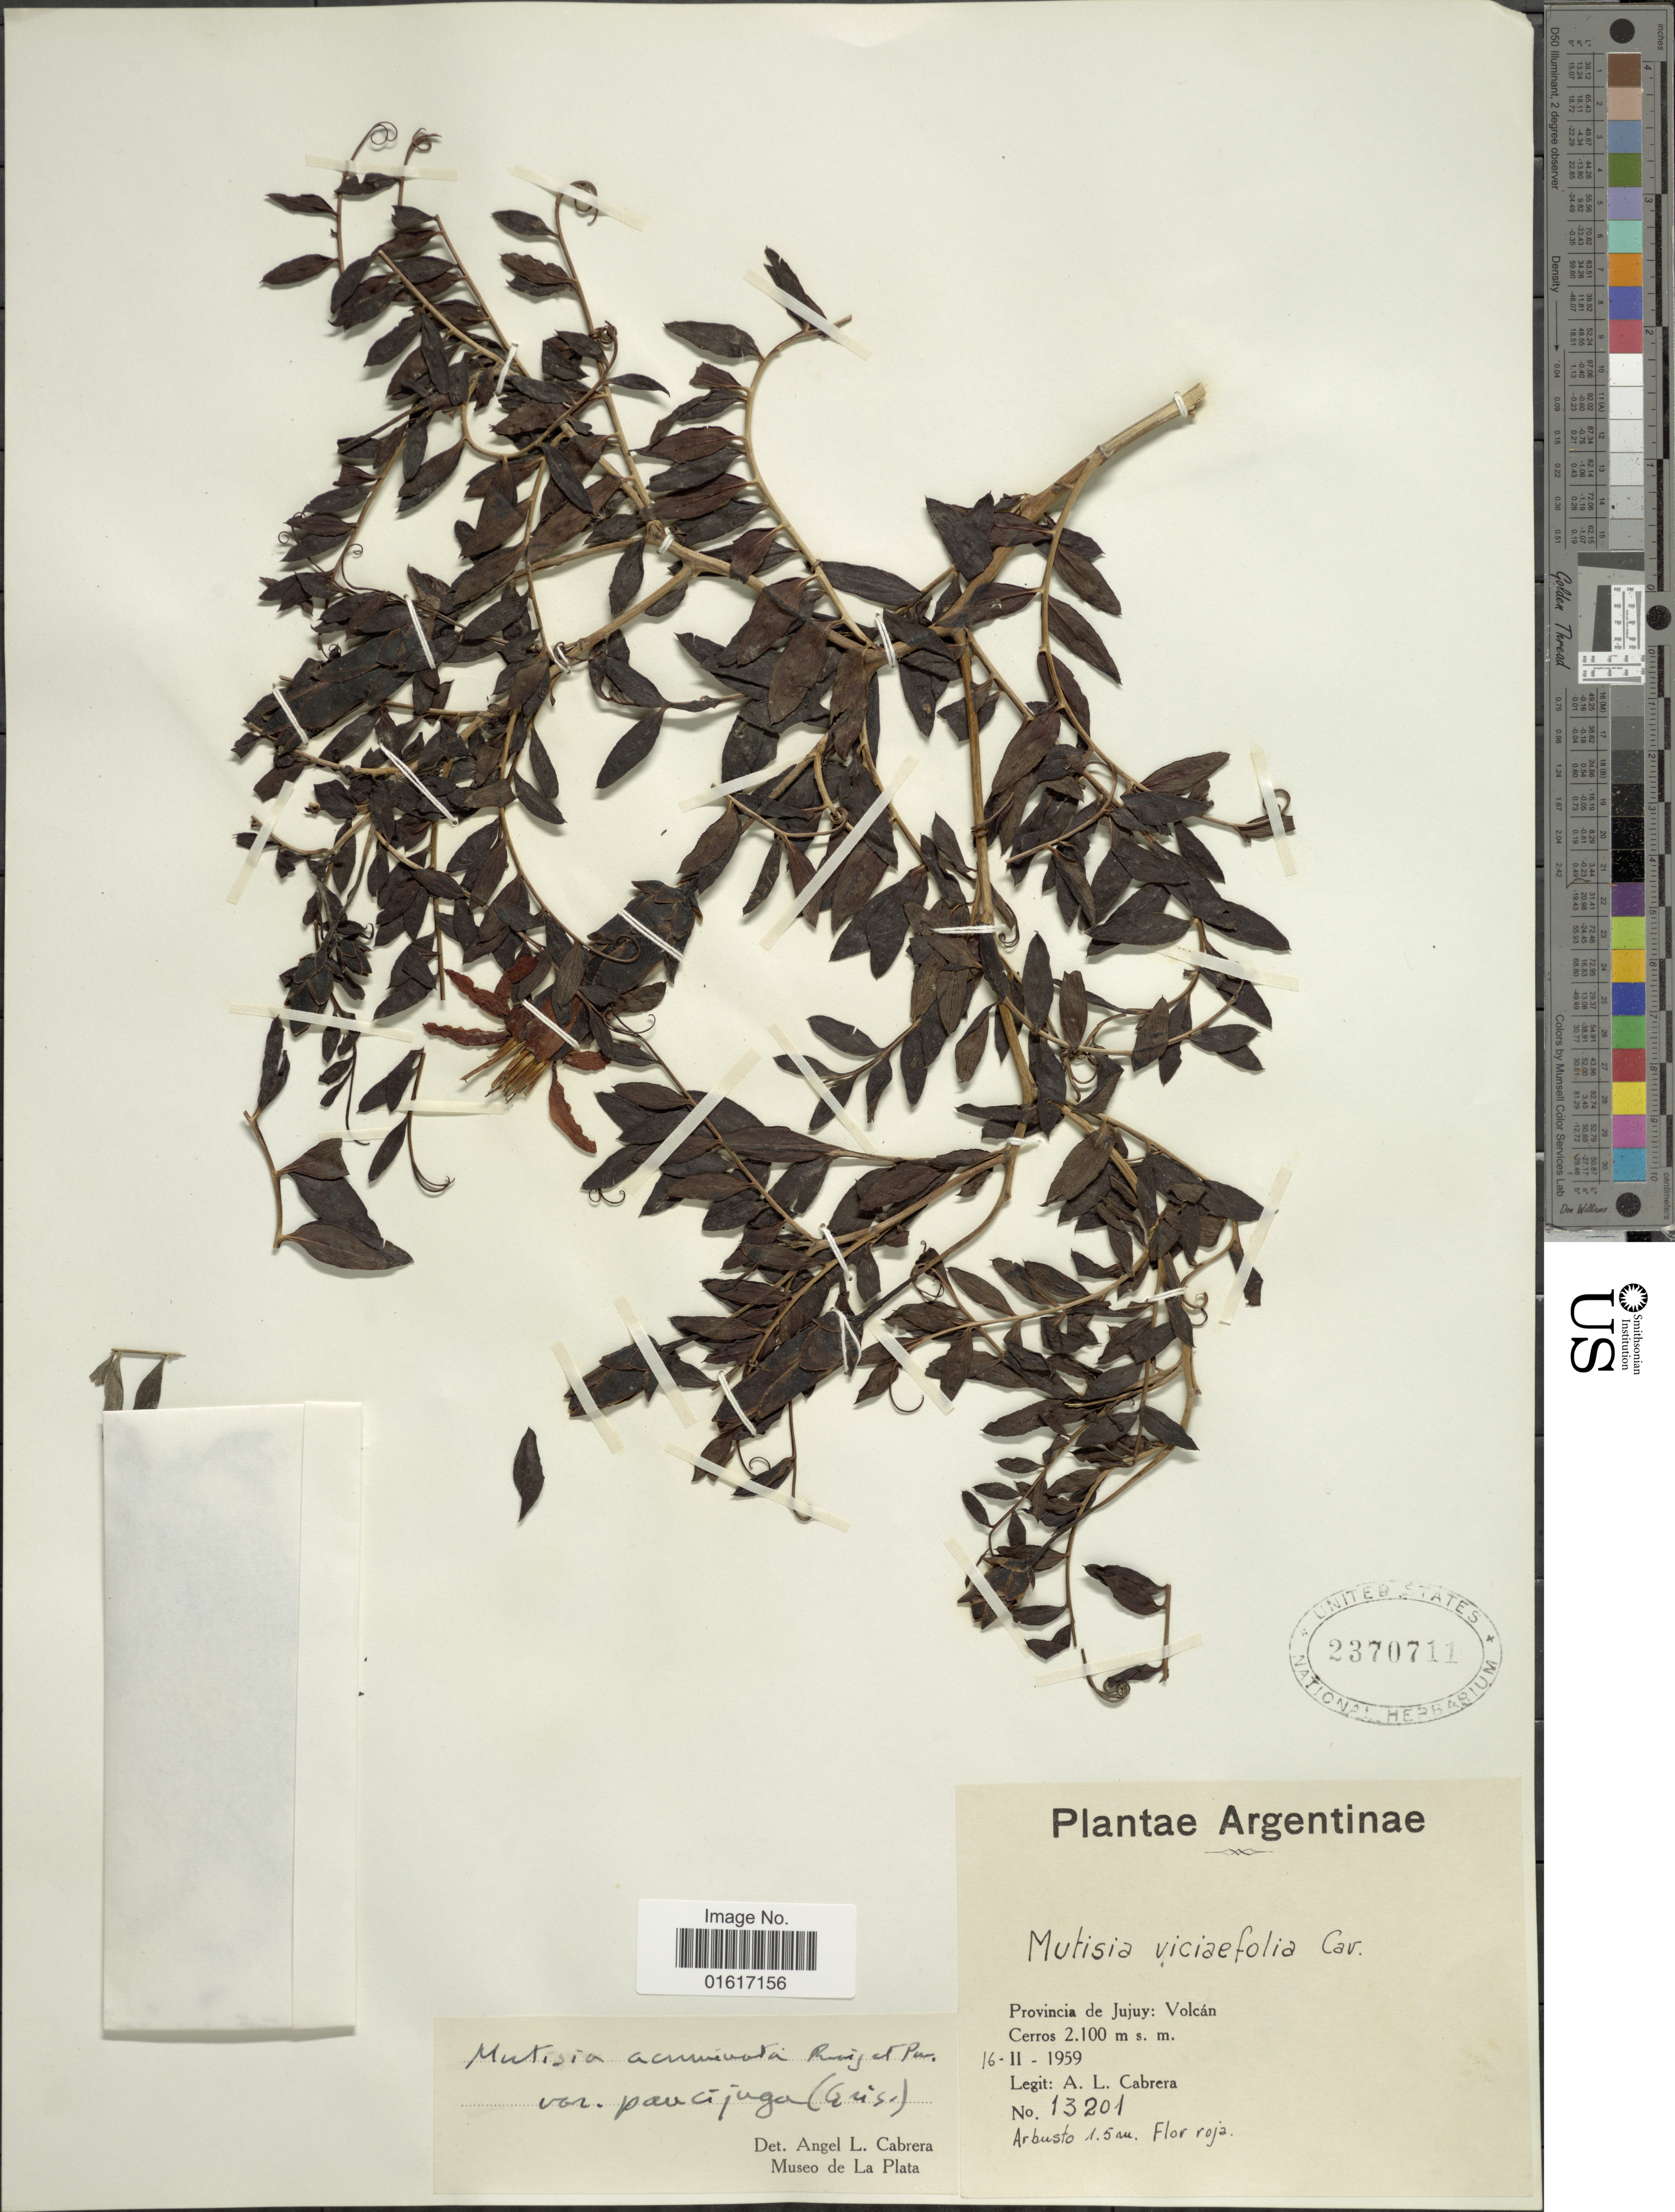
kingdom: Plantae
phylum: Tracheophyta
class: Magnoliopsida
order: Asterales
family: Asteraceae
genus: Mutisia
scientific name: Mutisia acuminata var. paucijuga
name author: (Griseb.) Cabrera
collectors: A. L. Cabrera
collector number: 13201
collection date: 1959-02-16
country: Argentina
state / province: Jujuy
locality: Volcán. Cerros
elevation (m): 2100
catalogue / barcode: US 2370711